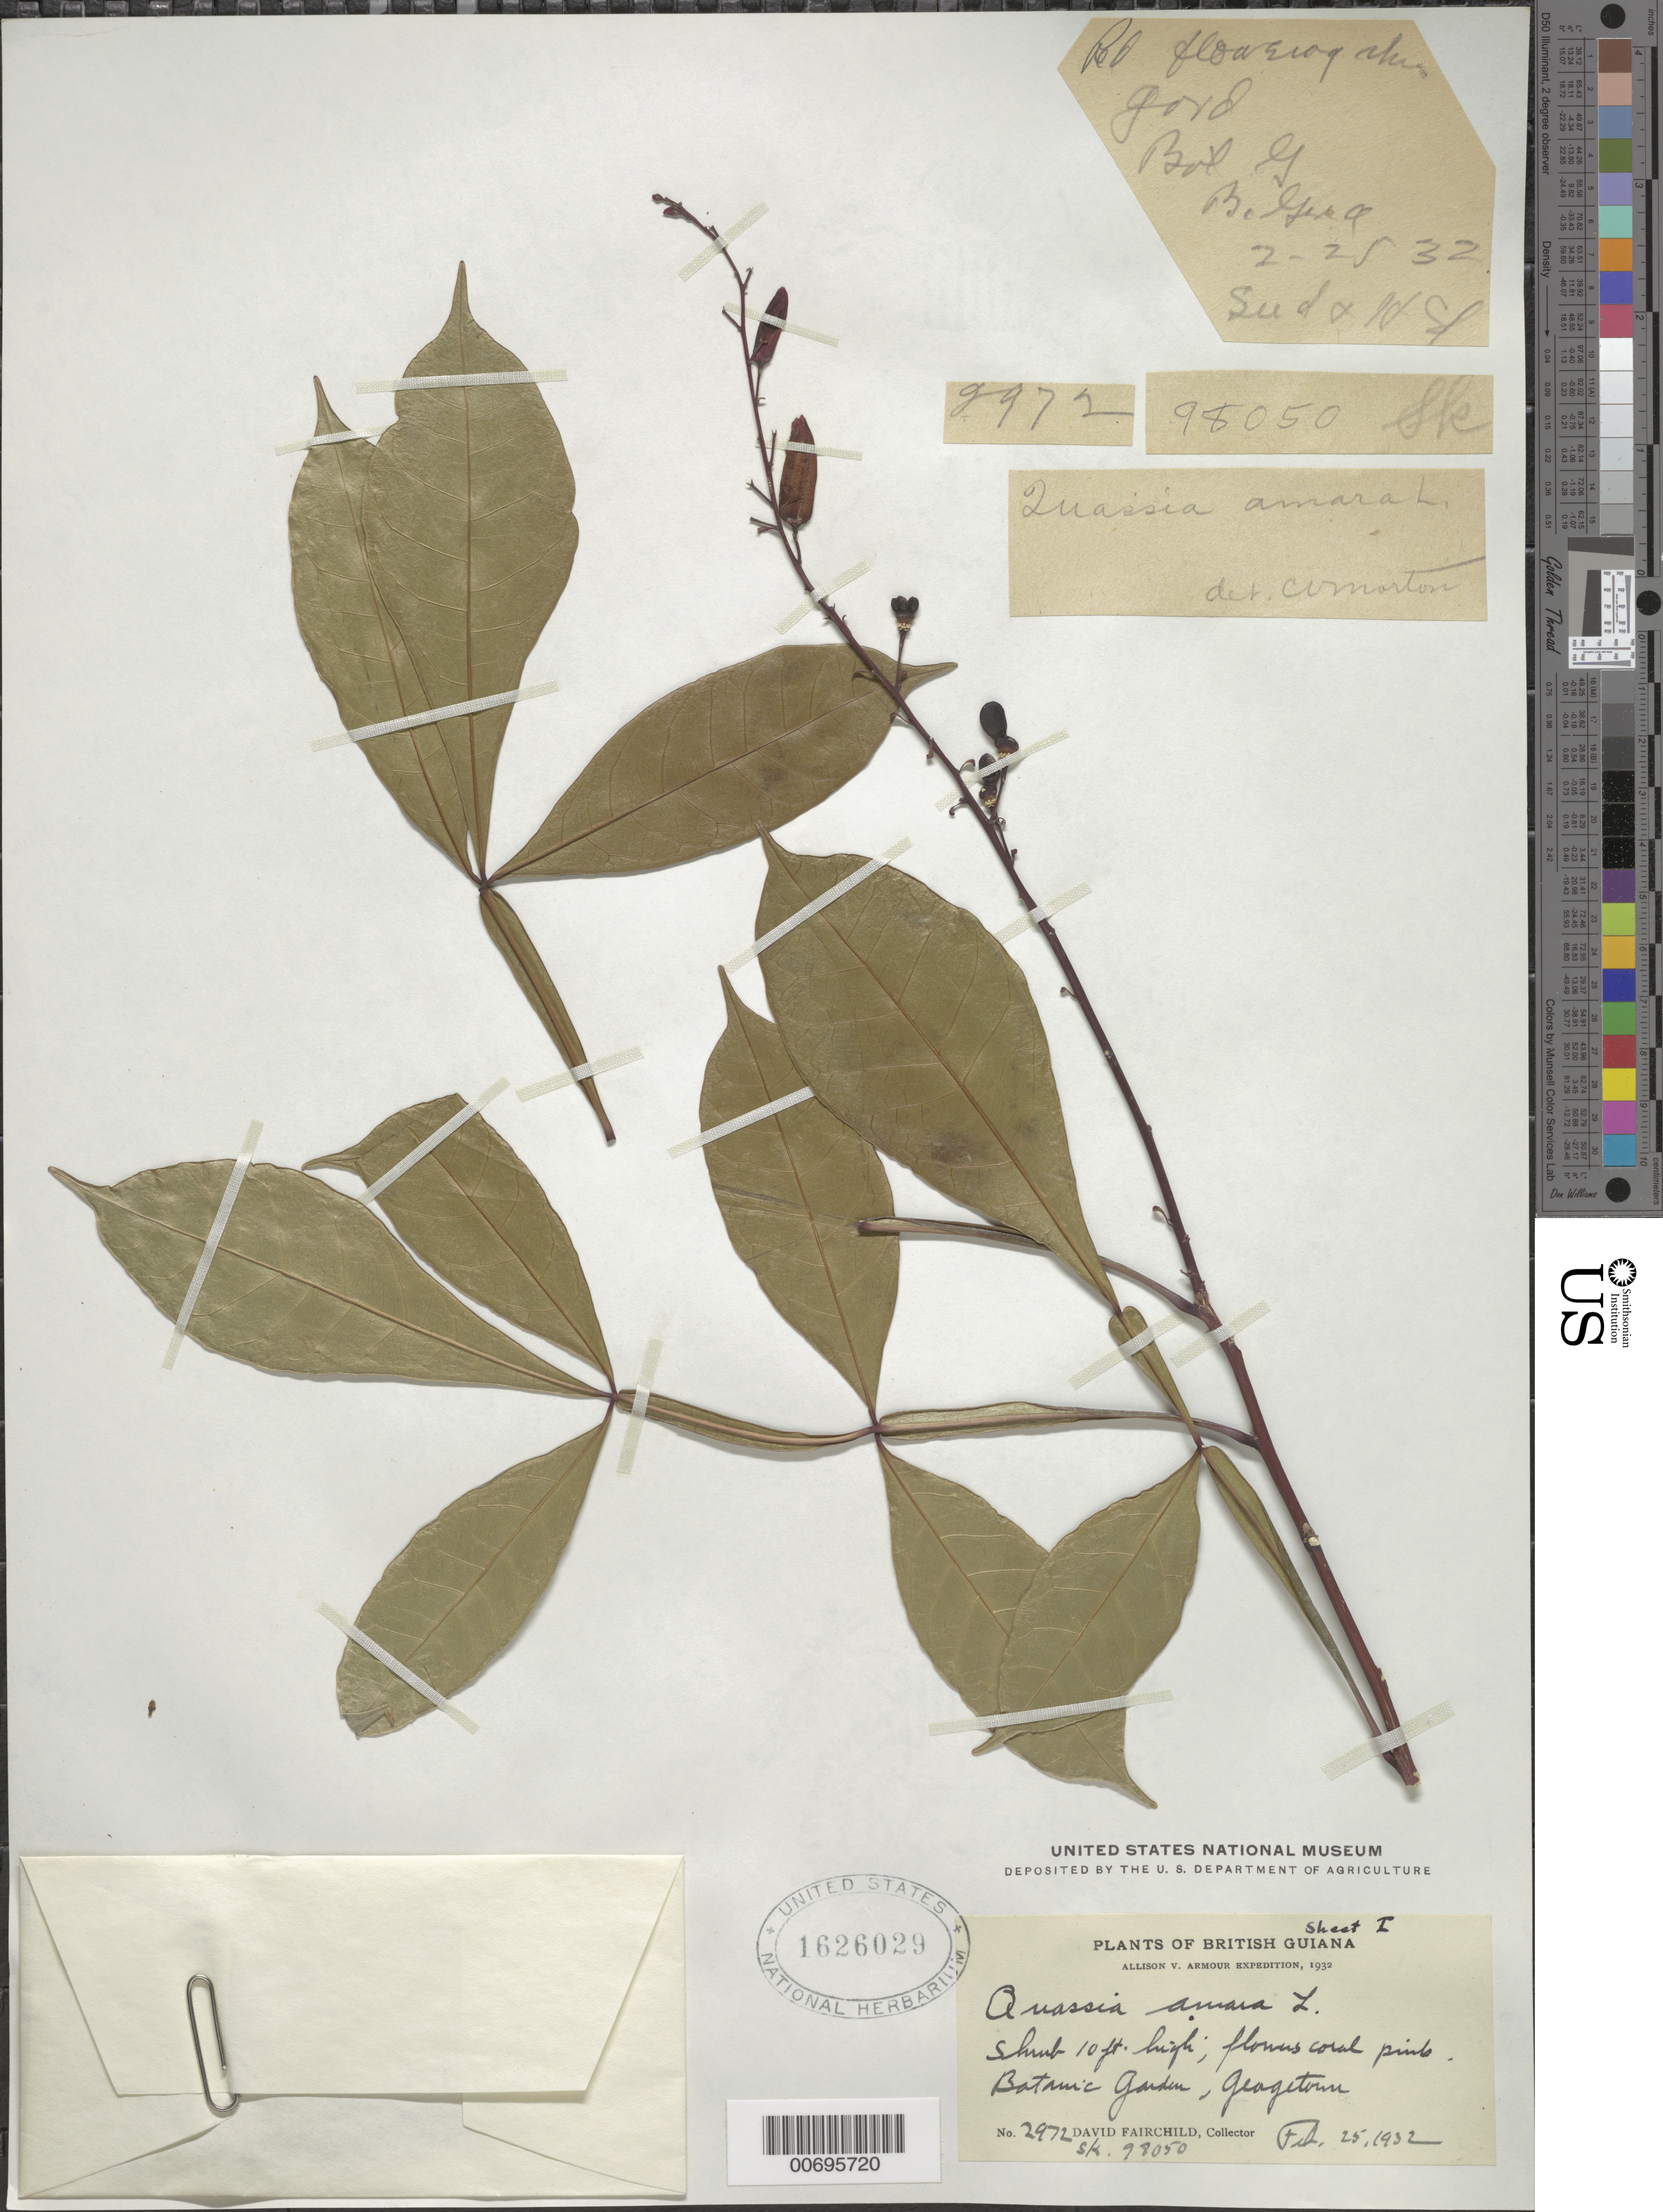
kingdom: Plantae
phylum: Tracheophyta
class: Magnoliopsida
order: Sapindales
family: Simaroubaceae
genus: Quassia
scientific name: Quassia amara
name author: L.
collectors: D. G. Fairchild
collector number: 2972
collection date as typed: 25-Feb-32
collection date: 1932-02-25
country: Guyana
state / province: Demerara-Mahaica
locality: Georgetown, Botanic Gardens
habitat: Garden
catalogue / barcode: US 1626029